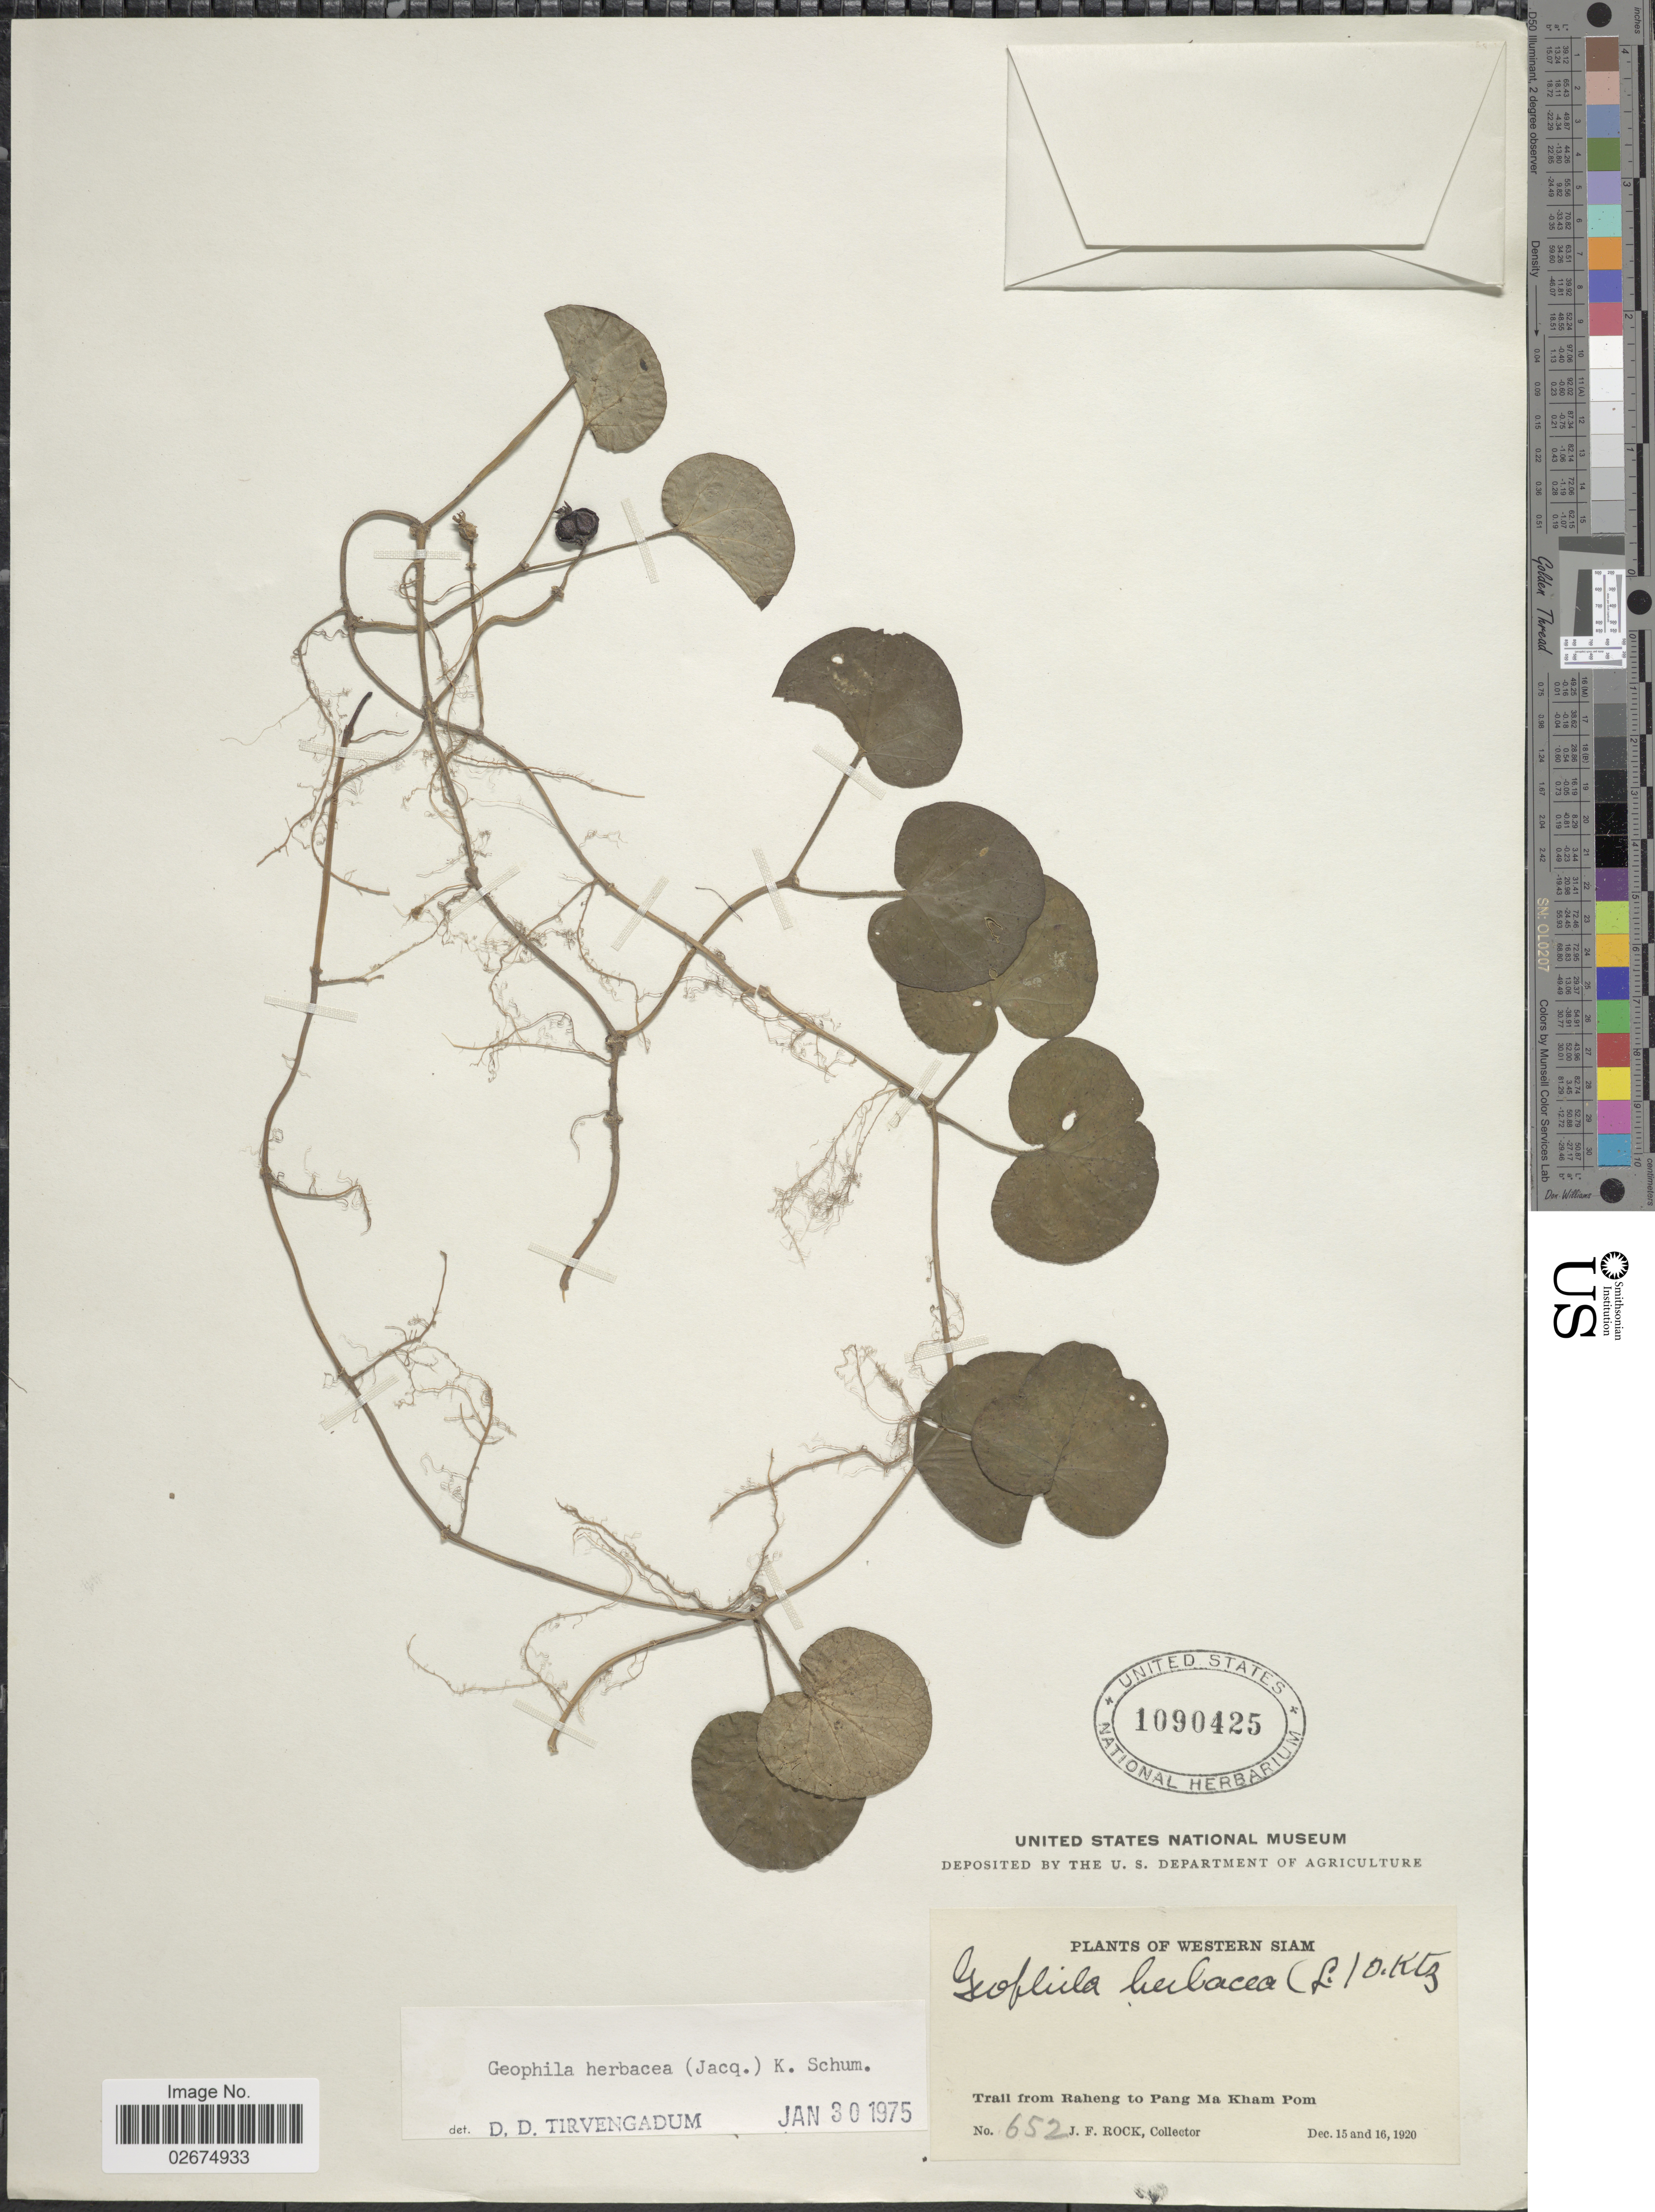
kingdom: Plantae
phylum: Tracheophyta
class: Magnoliopsida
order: Gentianales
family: Rubiaceae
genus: Geophila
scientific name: Geophila repens var. asiatica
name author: (Cham. & Schltdl.) Fosberg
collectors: J. F. Rock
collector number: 652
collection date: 1920-12-15/1920-12-16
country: Thailand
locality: Western Siam. Trail from Raheng to Pang Ma Kham Pom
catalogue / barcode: US 1090425